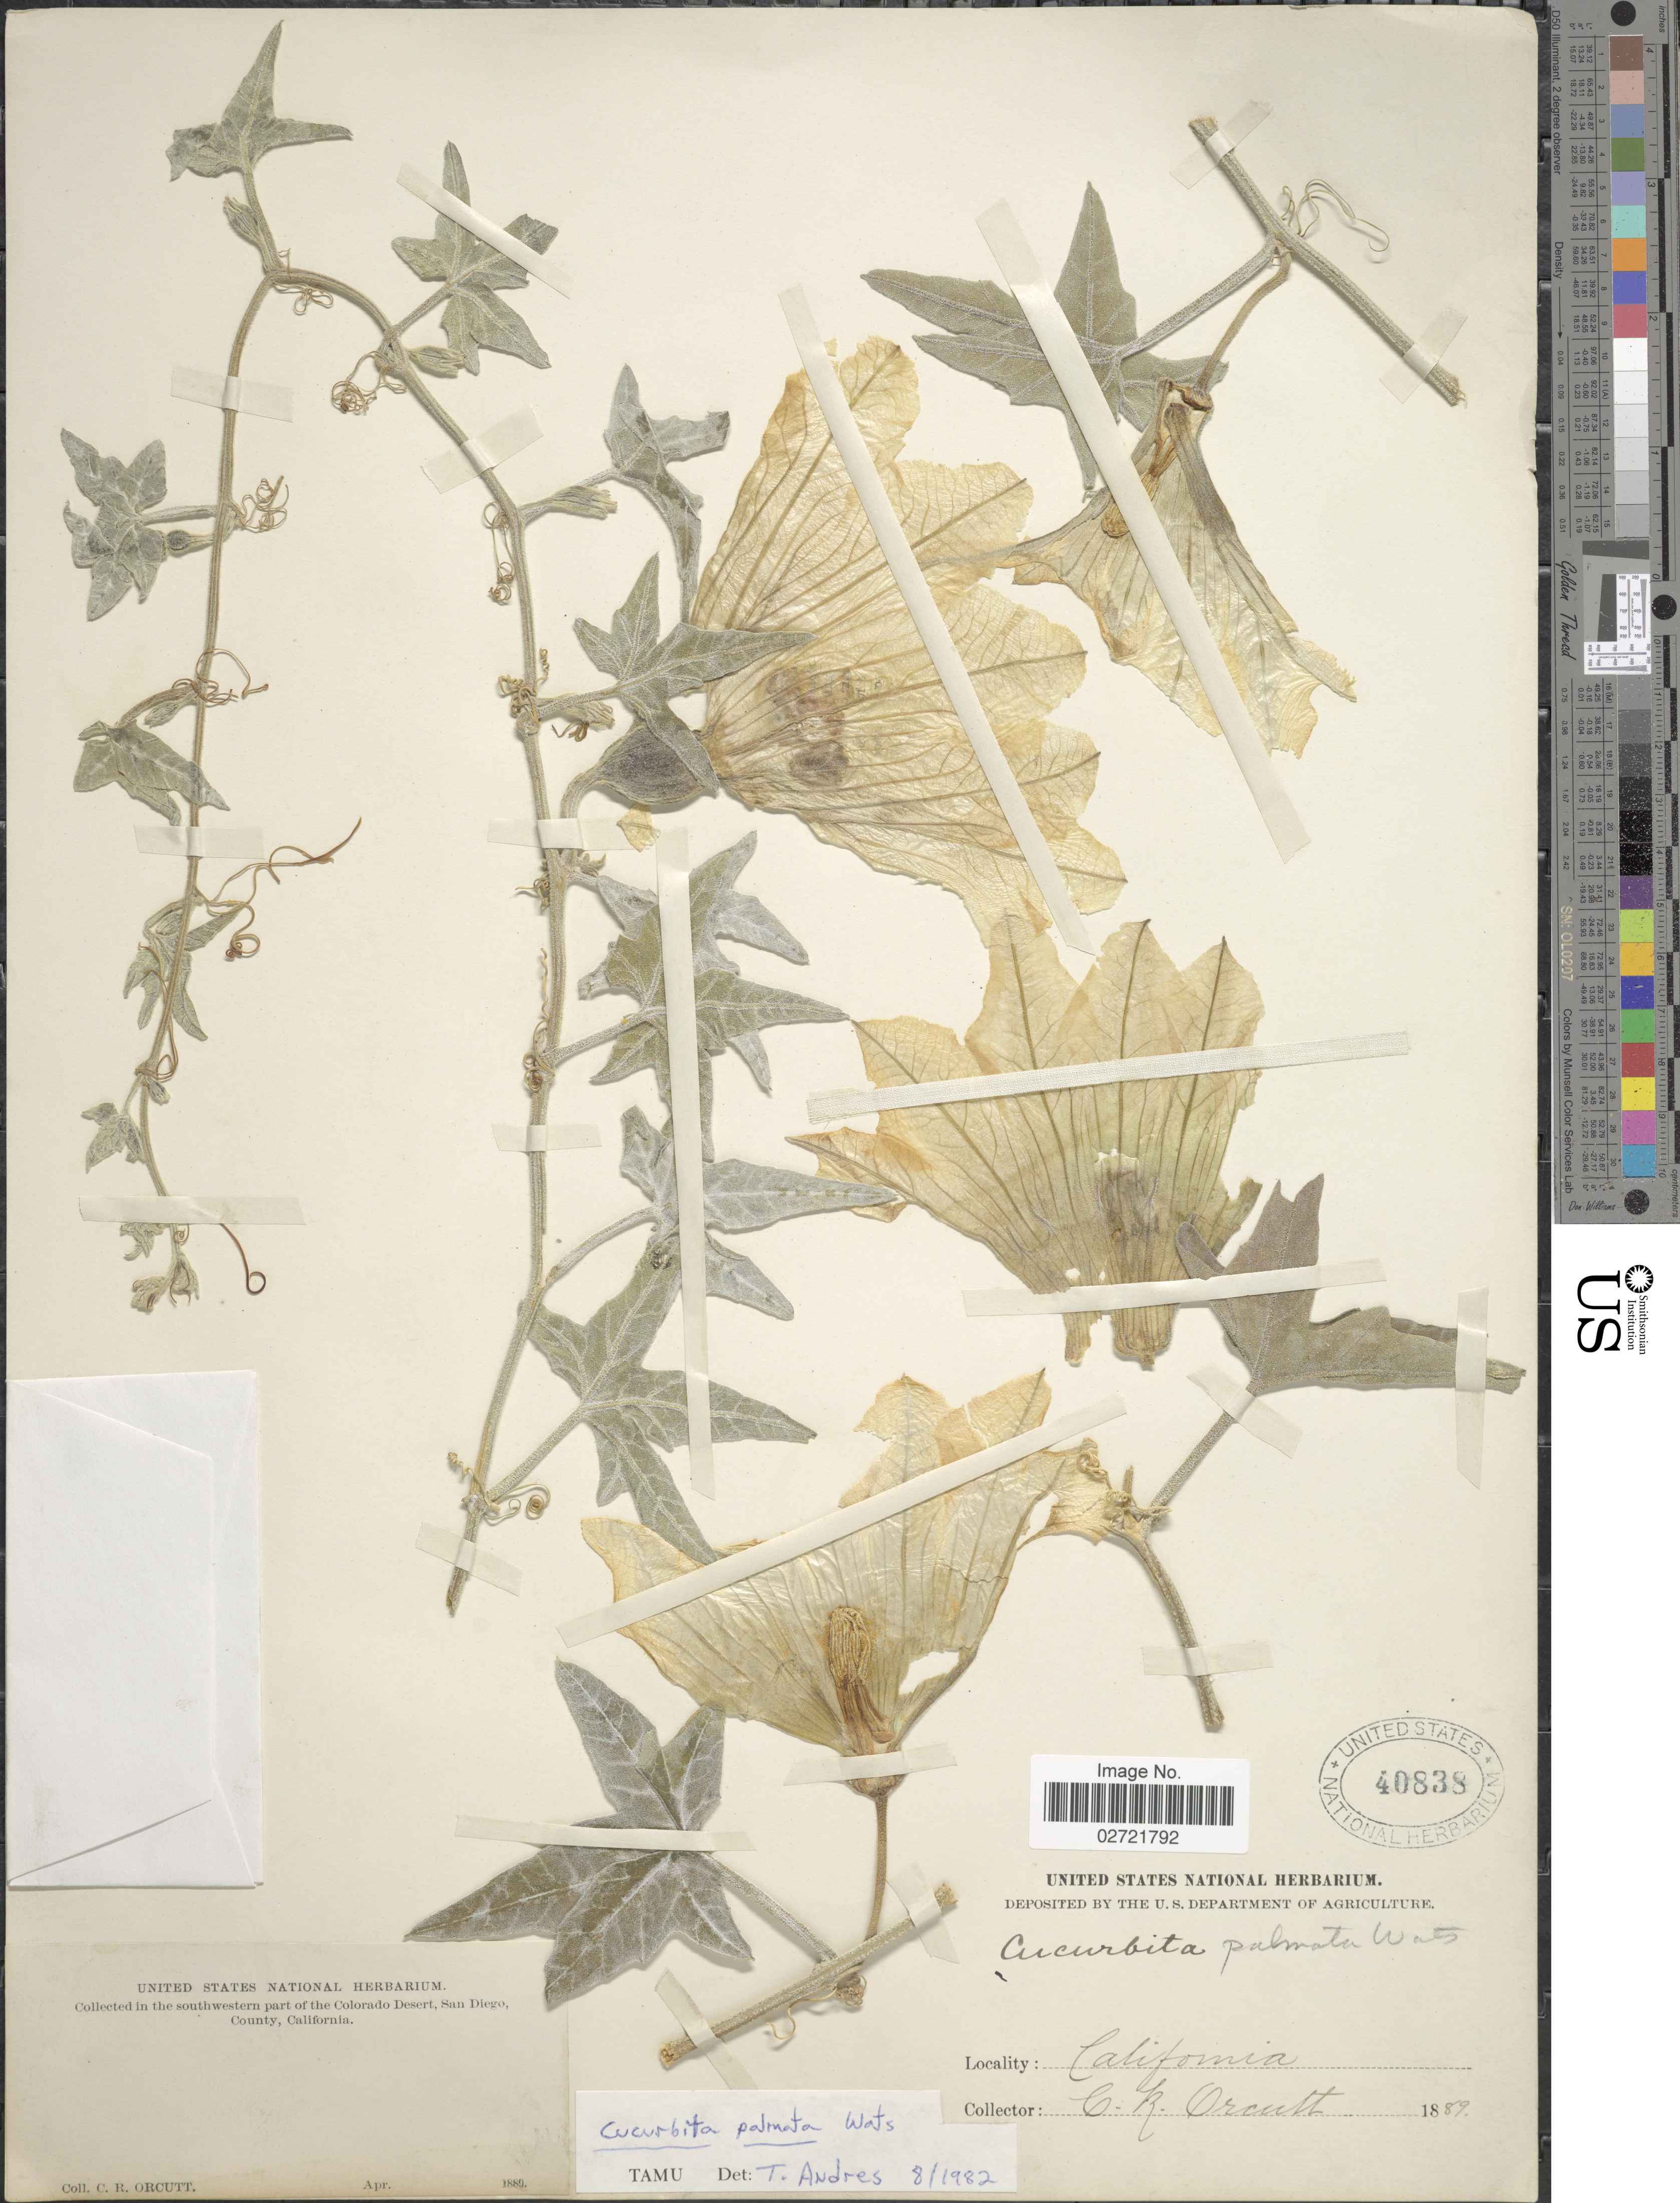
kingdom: Plantae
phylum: Tracheophyta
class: Magnoliopsida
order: Cucurbitales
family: Cucurbitaceae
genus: Cucurbita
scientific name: Cucurbita palmata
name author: S. Watson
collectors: C. R. Orcutt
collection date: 1889-04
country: United States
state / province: California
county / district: San Diego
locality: In the southwestern part of the Colorado Desert, San Diego, County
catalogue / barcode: US 40838